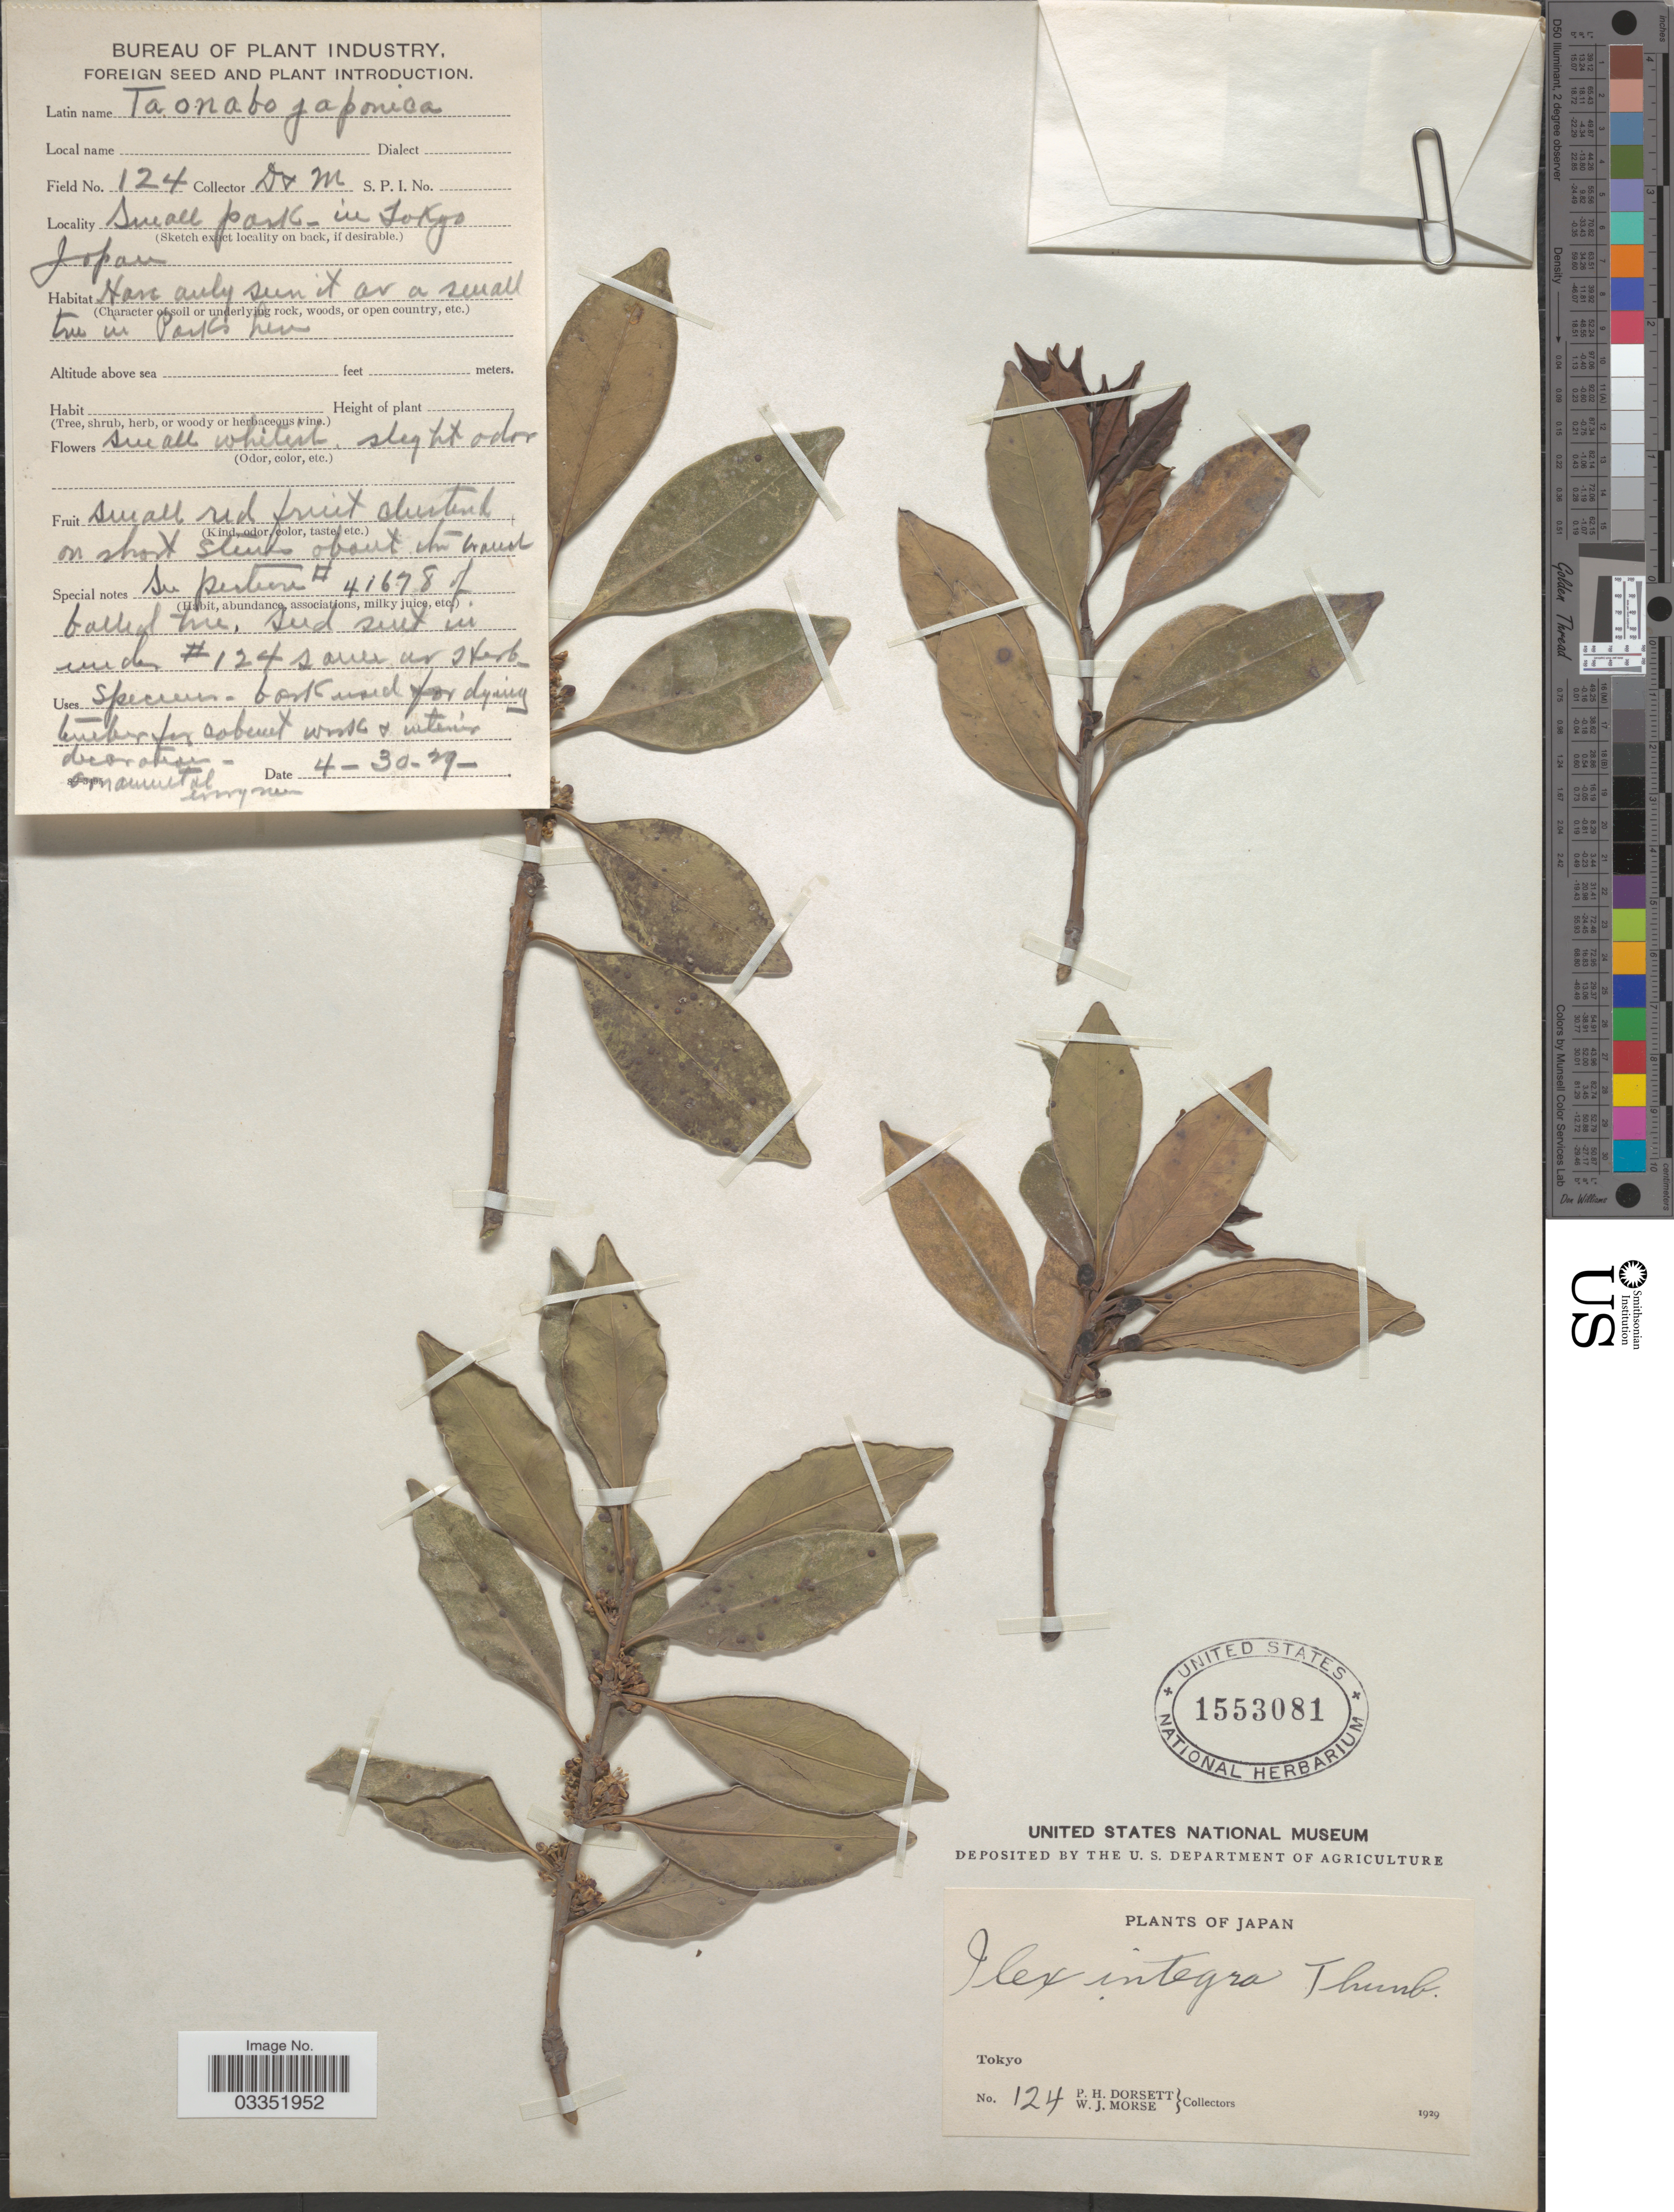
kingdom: Plantae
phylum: Tracheophyta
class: Magnoliopsida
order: Aquifoliales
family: Aquifoliaceae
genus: Ilex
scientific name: Ilex integra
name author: Thunb.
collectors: P. H. Dorsett & W. J. Morse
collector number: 124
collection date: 1929-04-30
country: Japan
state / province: Tokyo, Federal City of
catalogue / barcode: US 1553081